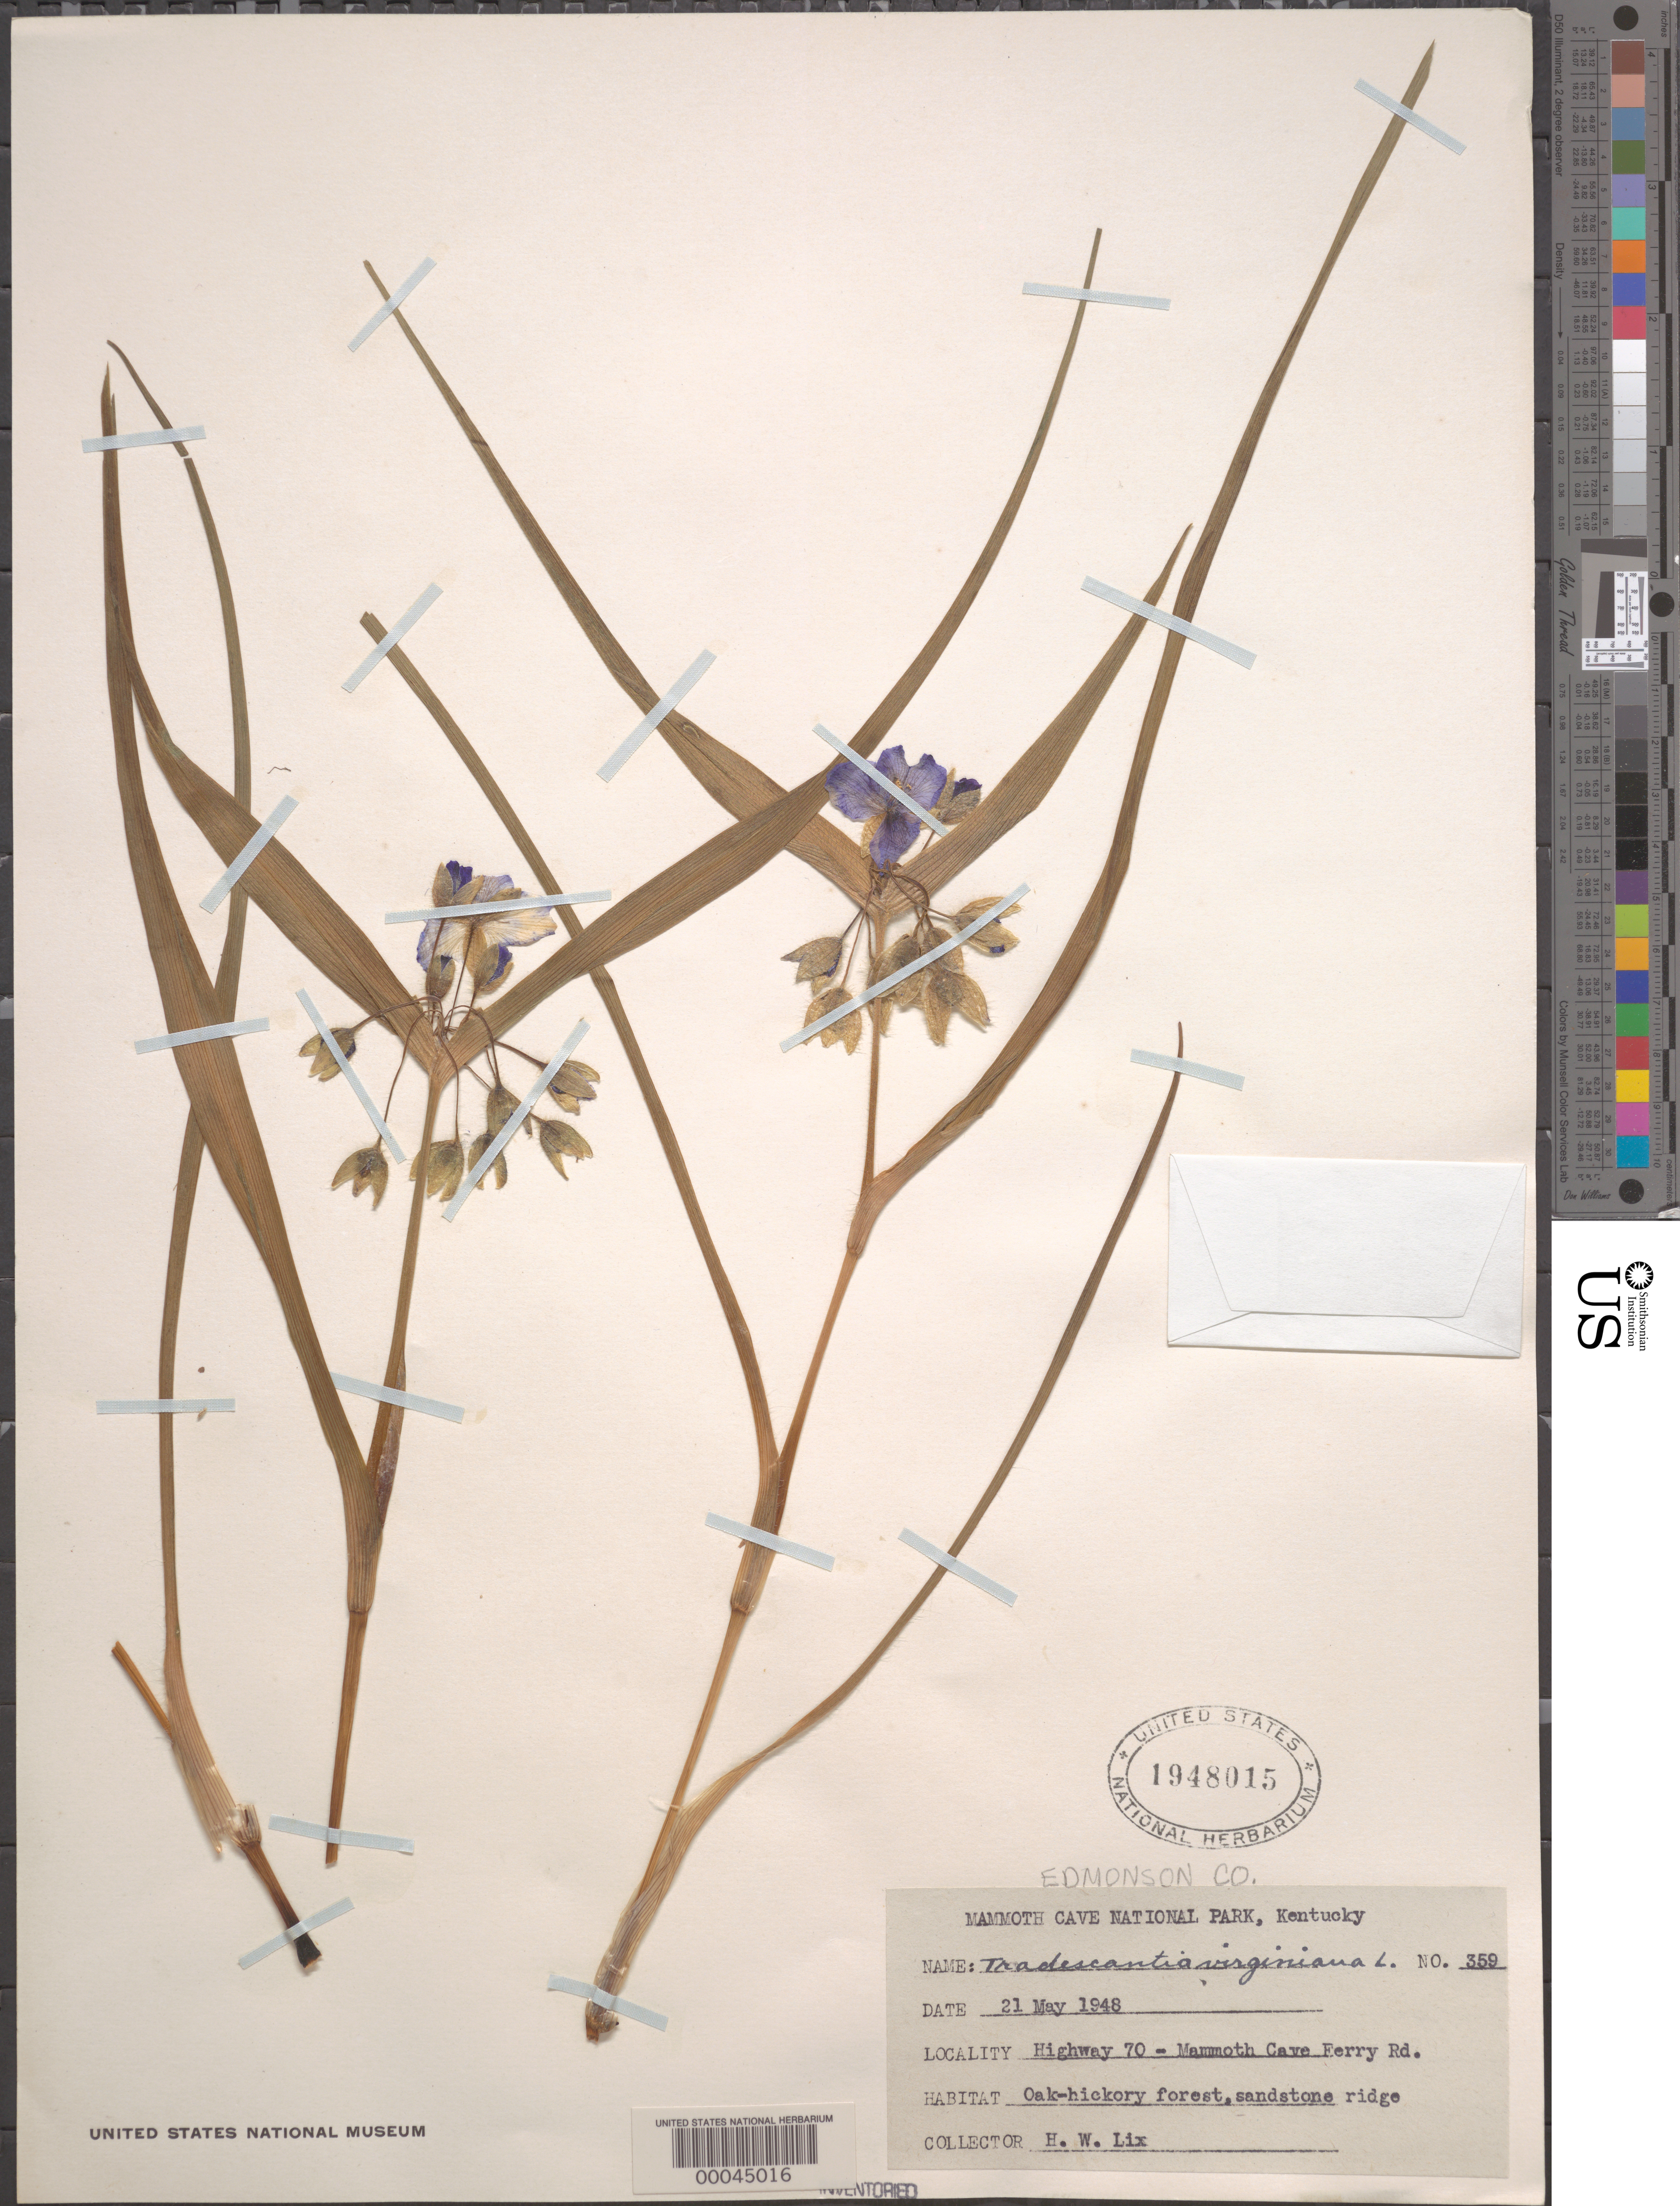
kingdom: Plantae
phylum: Tracheophyta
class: Liliopsida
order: Commelinales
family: Commelinaceae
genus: Tradescantia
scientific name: Tradescantia virginiana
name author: L.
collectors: H. W. Lix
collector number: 359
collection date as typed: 21 May 1948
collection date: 1948-05-21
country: United States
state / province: Kentucky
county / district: Edmonson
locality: Mammoth cave ferry rd., mammoth cave national park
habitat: Oak-hickory forest, sandstone ridge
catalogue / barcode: US 1948015